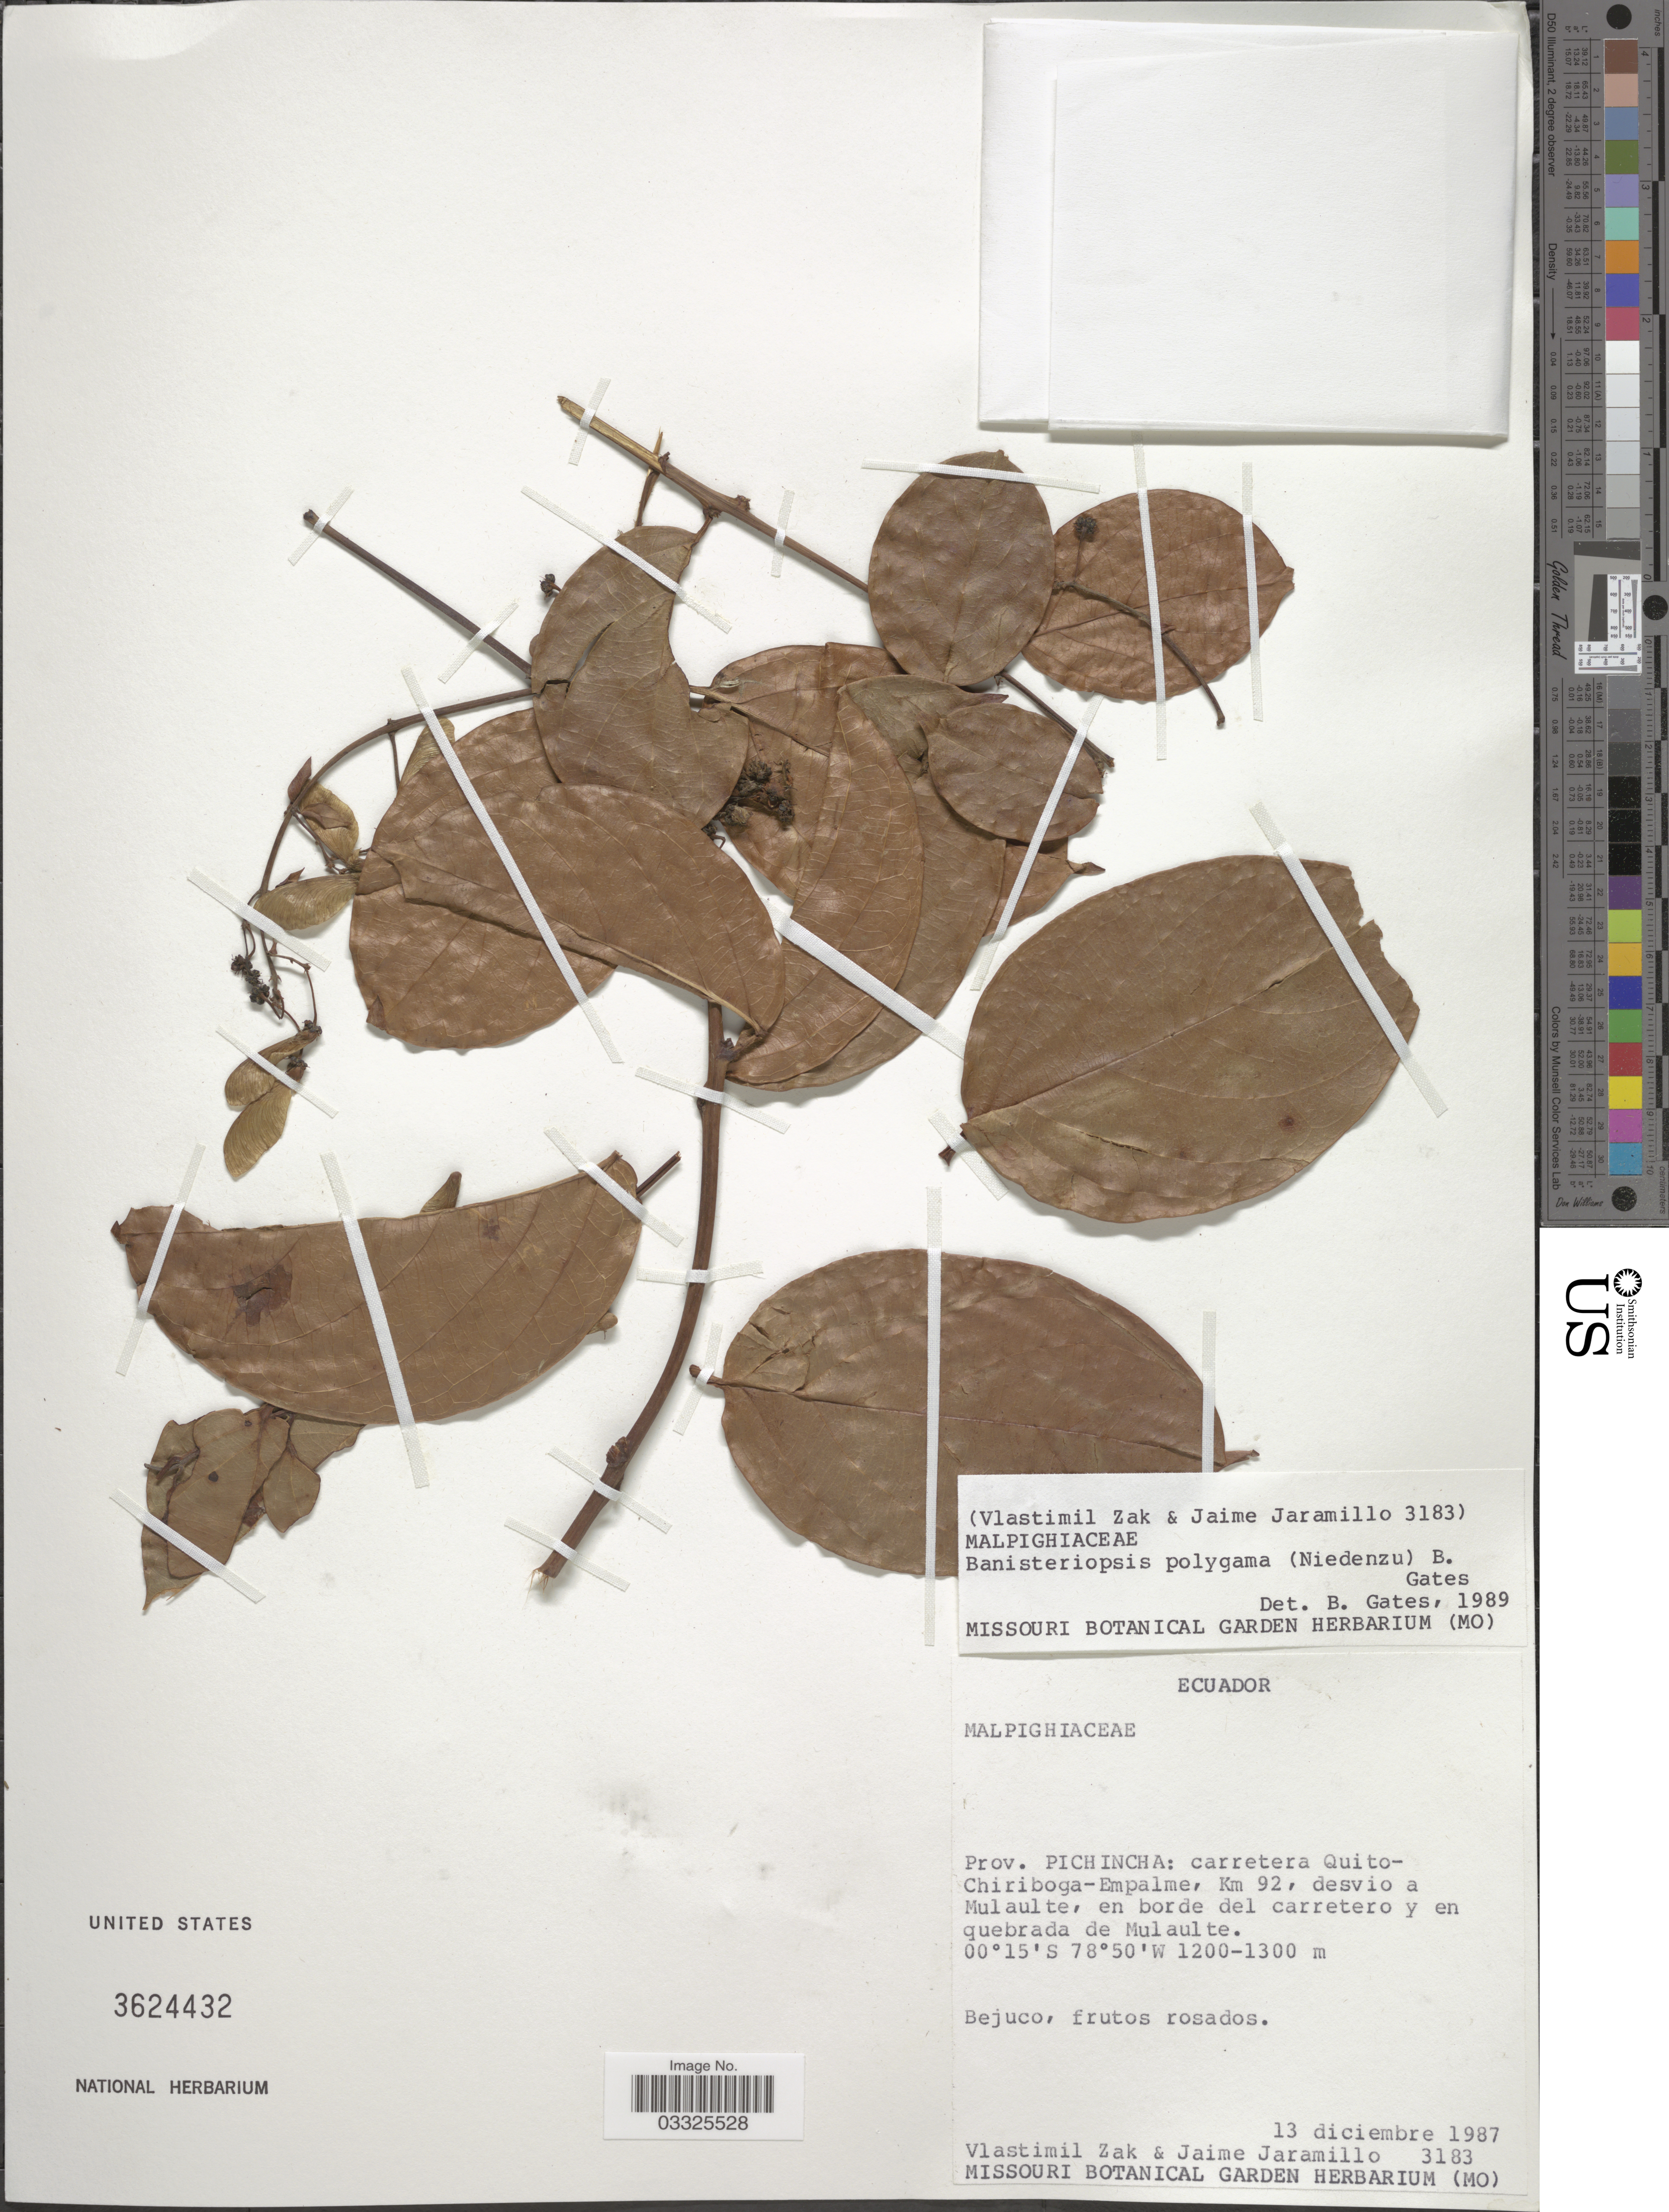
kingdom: Plantae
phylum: Tracheophyta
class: Magnoliopsida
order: Malpighiales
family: Malpighiaceae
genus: Banisteriopsis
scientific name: Banisteriopsis polygama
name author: (Nied.) B. Gates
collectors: V. Zak & J. Jaramillo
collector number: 3183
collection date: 1987-12-13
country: Ecuador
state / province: Pichincha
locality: Carretera Quito-Chiriboga-Empalme, Km 92, desvio a Mulaulte, en borde del carretero y en quebrada de Mulaulte.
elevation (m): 1200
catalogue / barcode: US 3624432